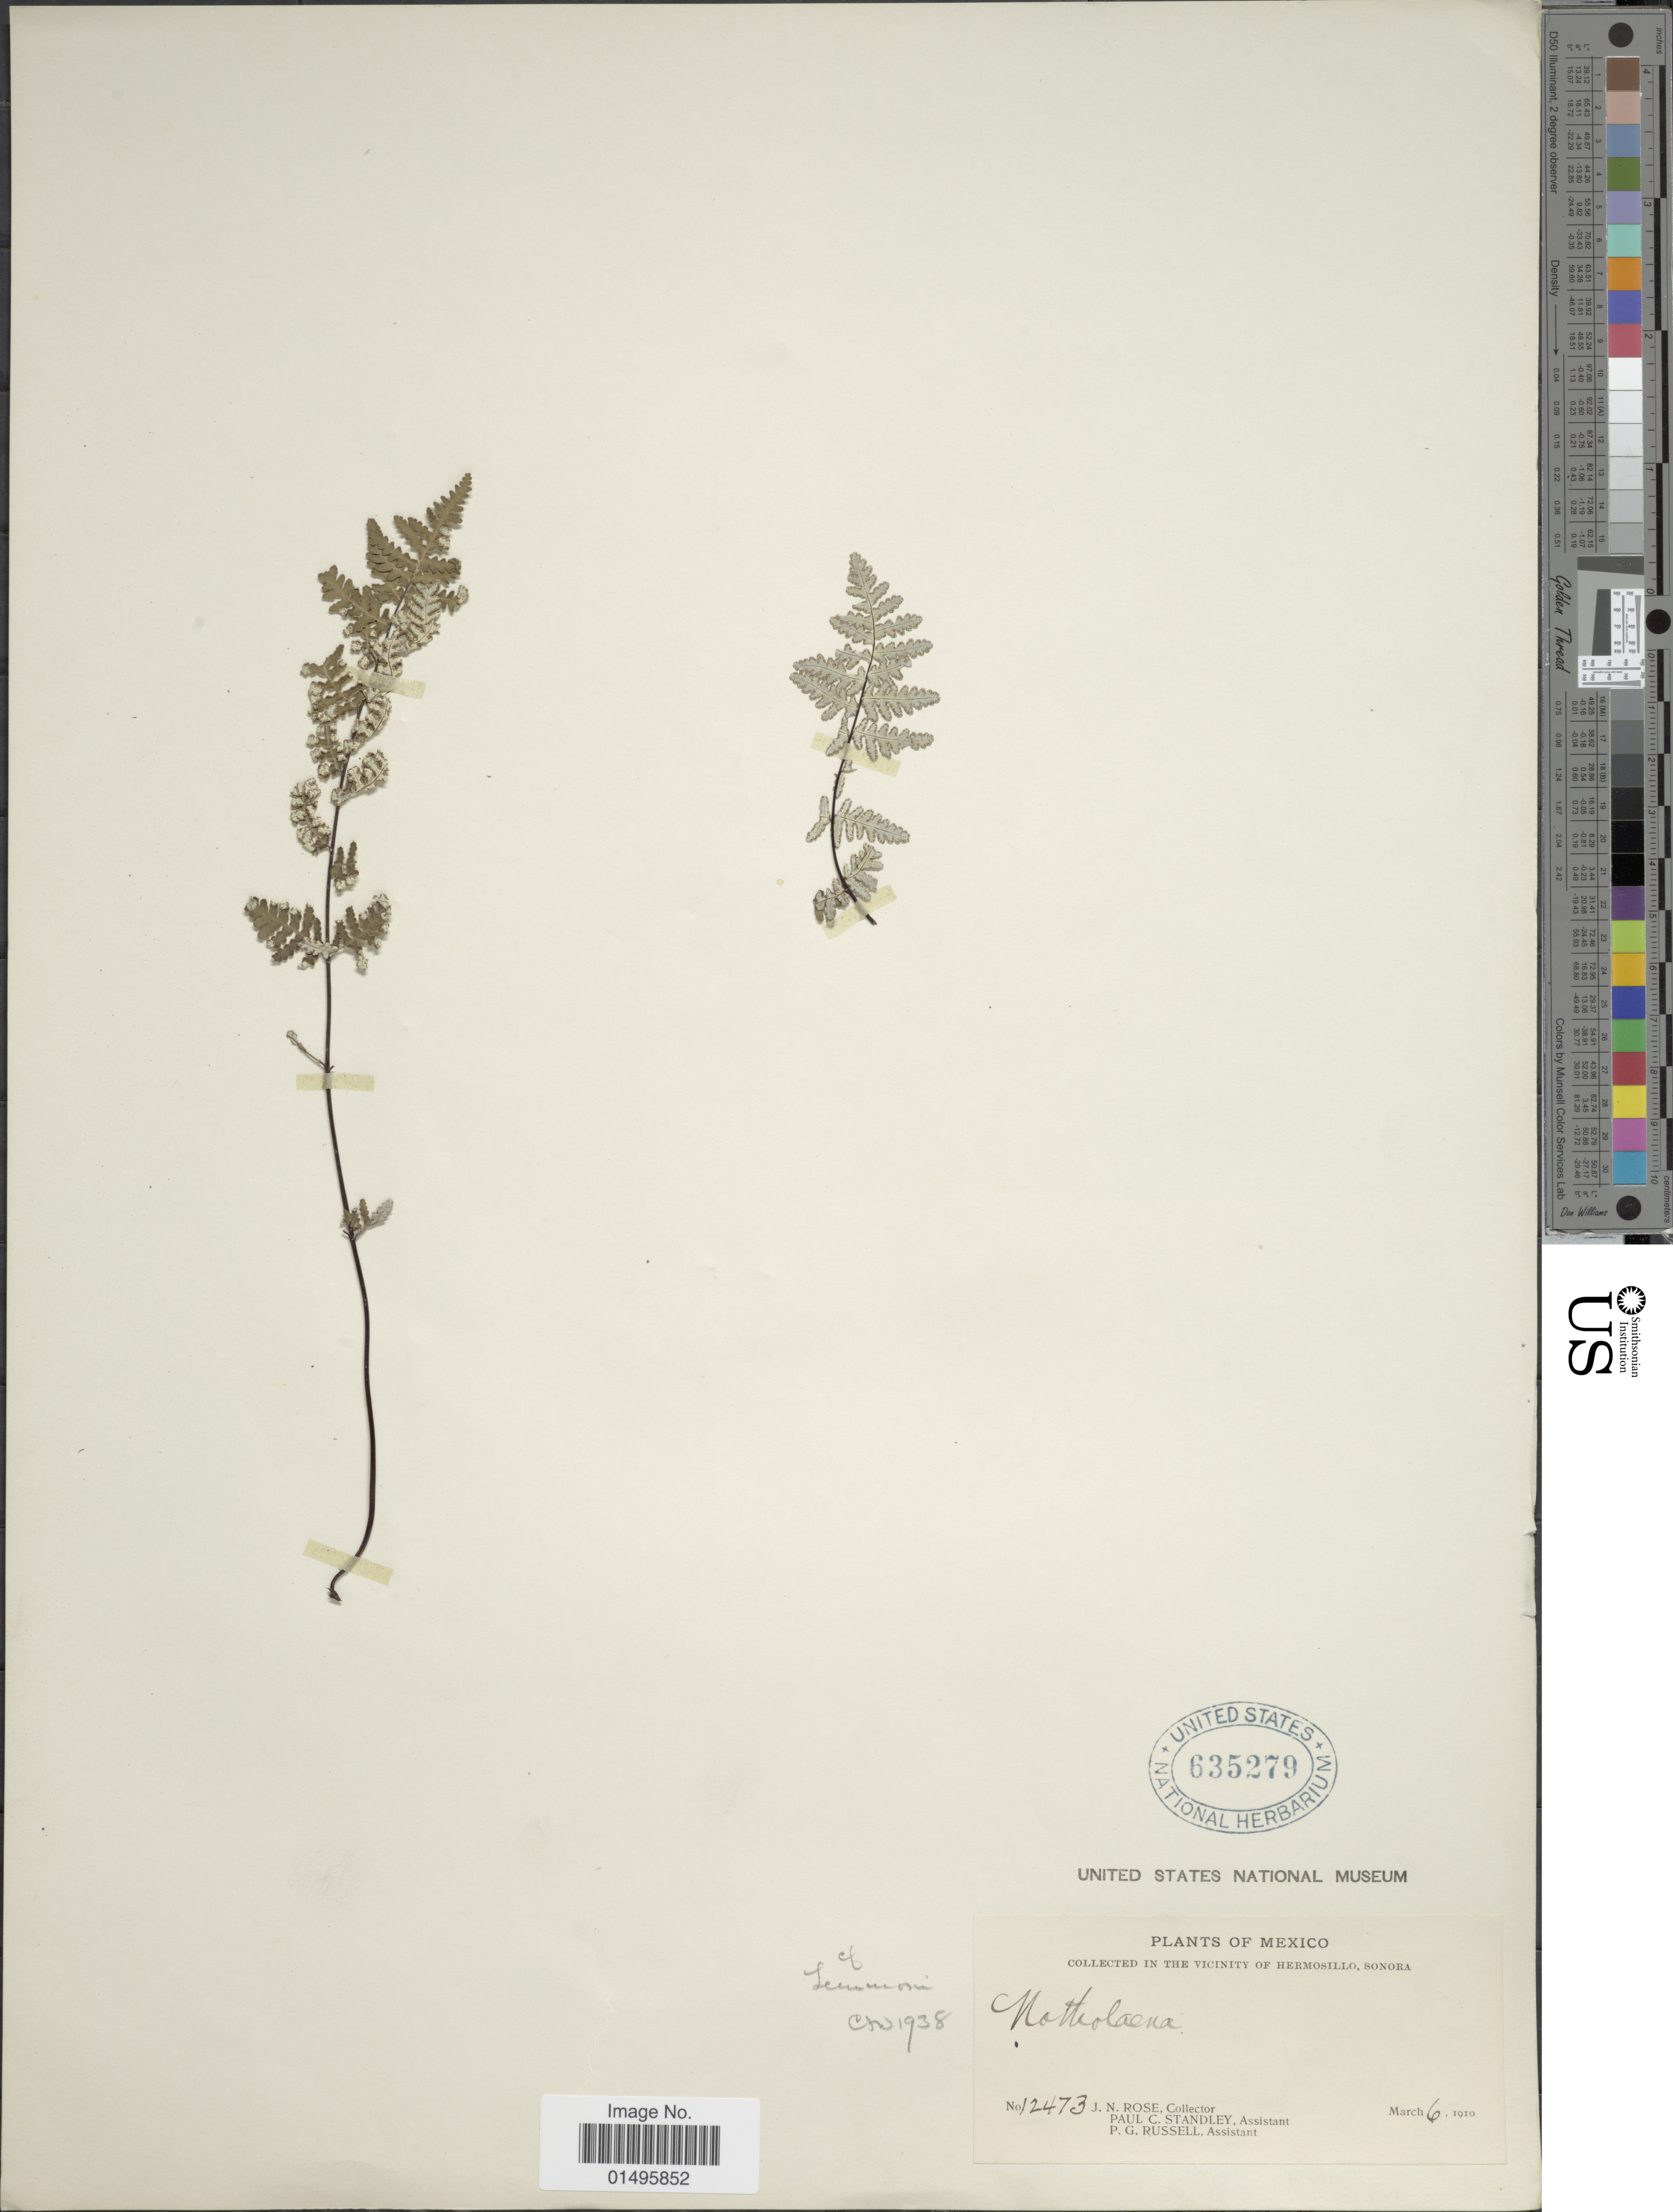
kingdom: Plantae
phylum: Tracheophyta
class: Polypodiopsida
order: Polypodiales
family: Pteridaceae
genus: Notholaena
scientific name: Notholaena lemmonii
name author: D.C. Eaton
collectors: J. N. Rose, P. C. Standley & P. G. Russell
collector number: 12473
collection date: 1910-03-06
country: Mexico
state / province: Sonora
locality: Mexico, in the vicinity of Hermosillo.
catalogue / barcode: US 635279